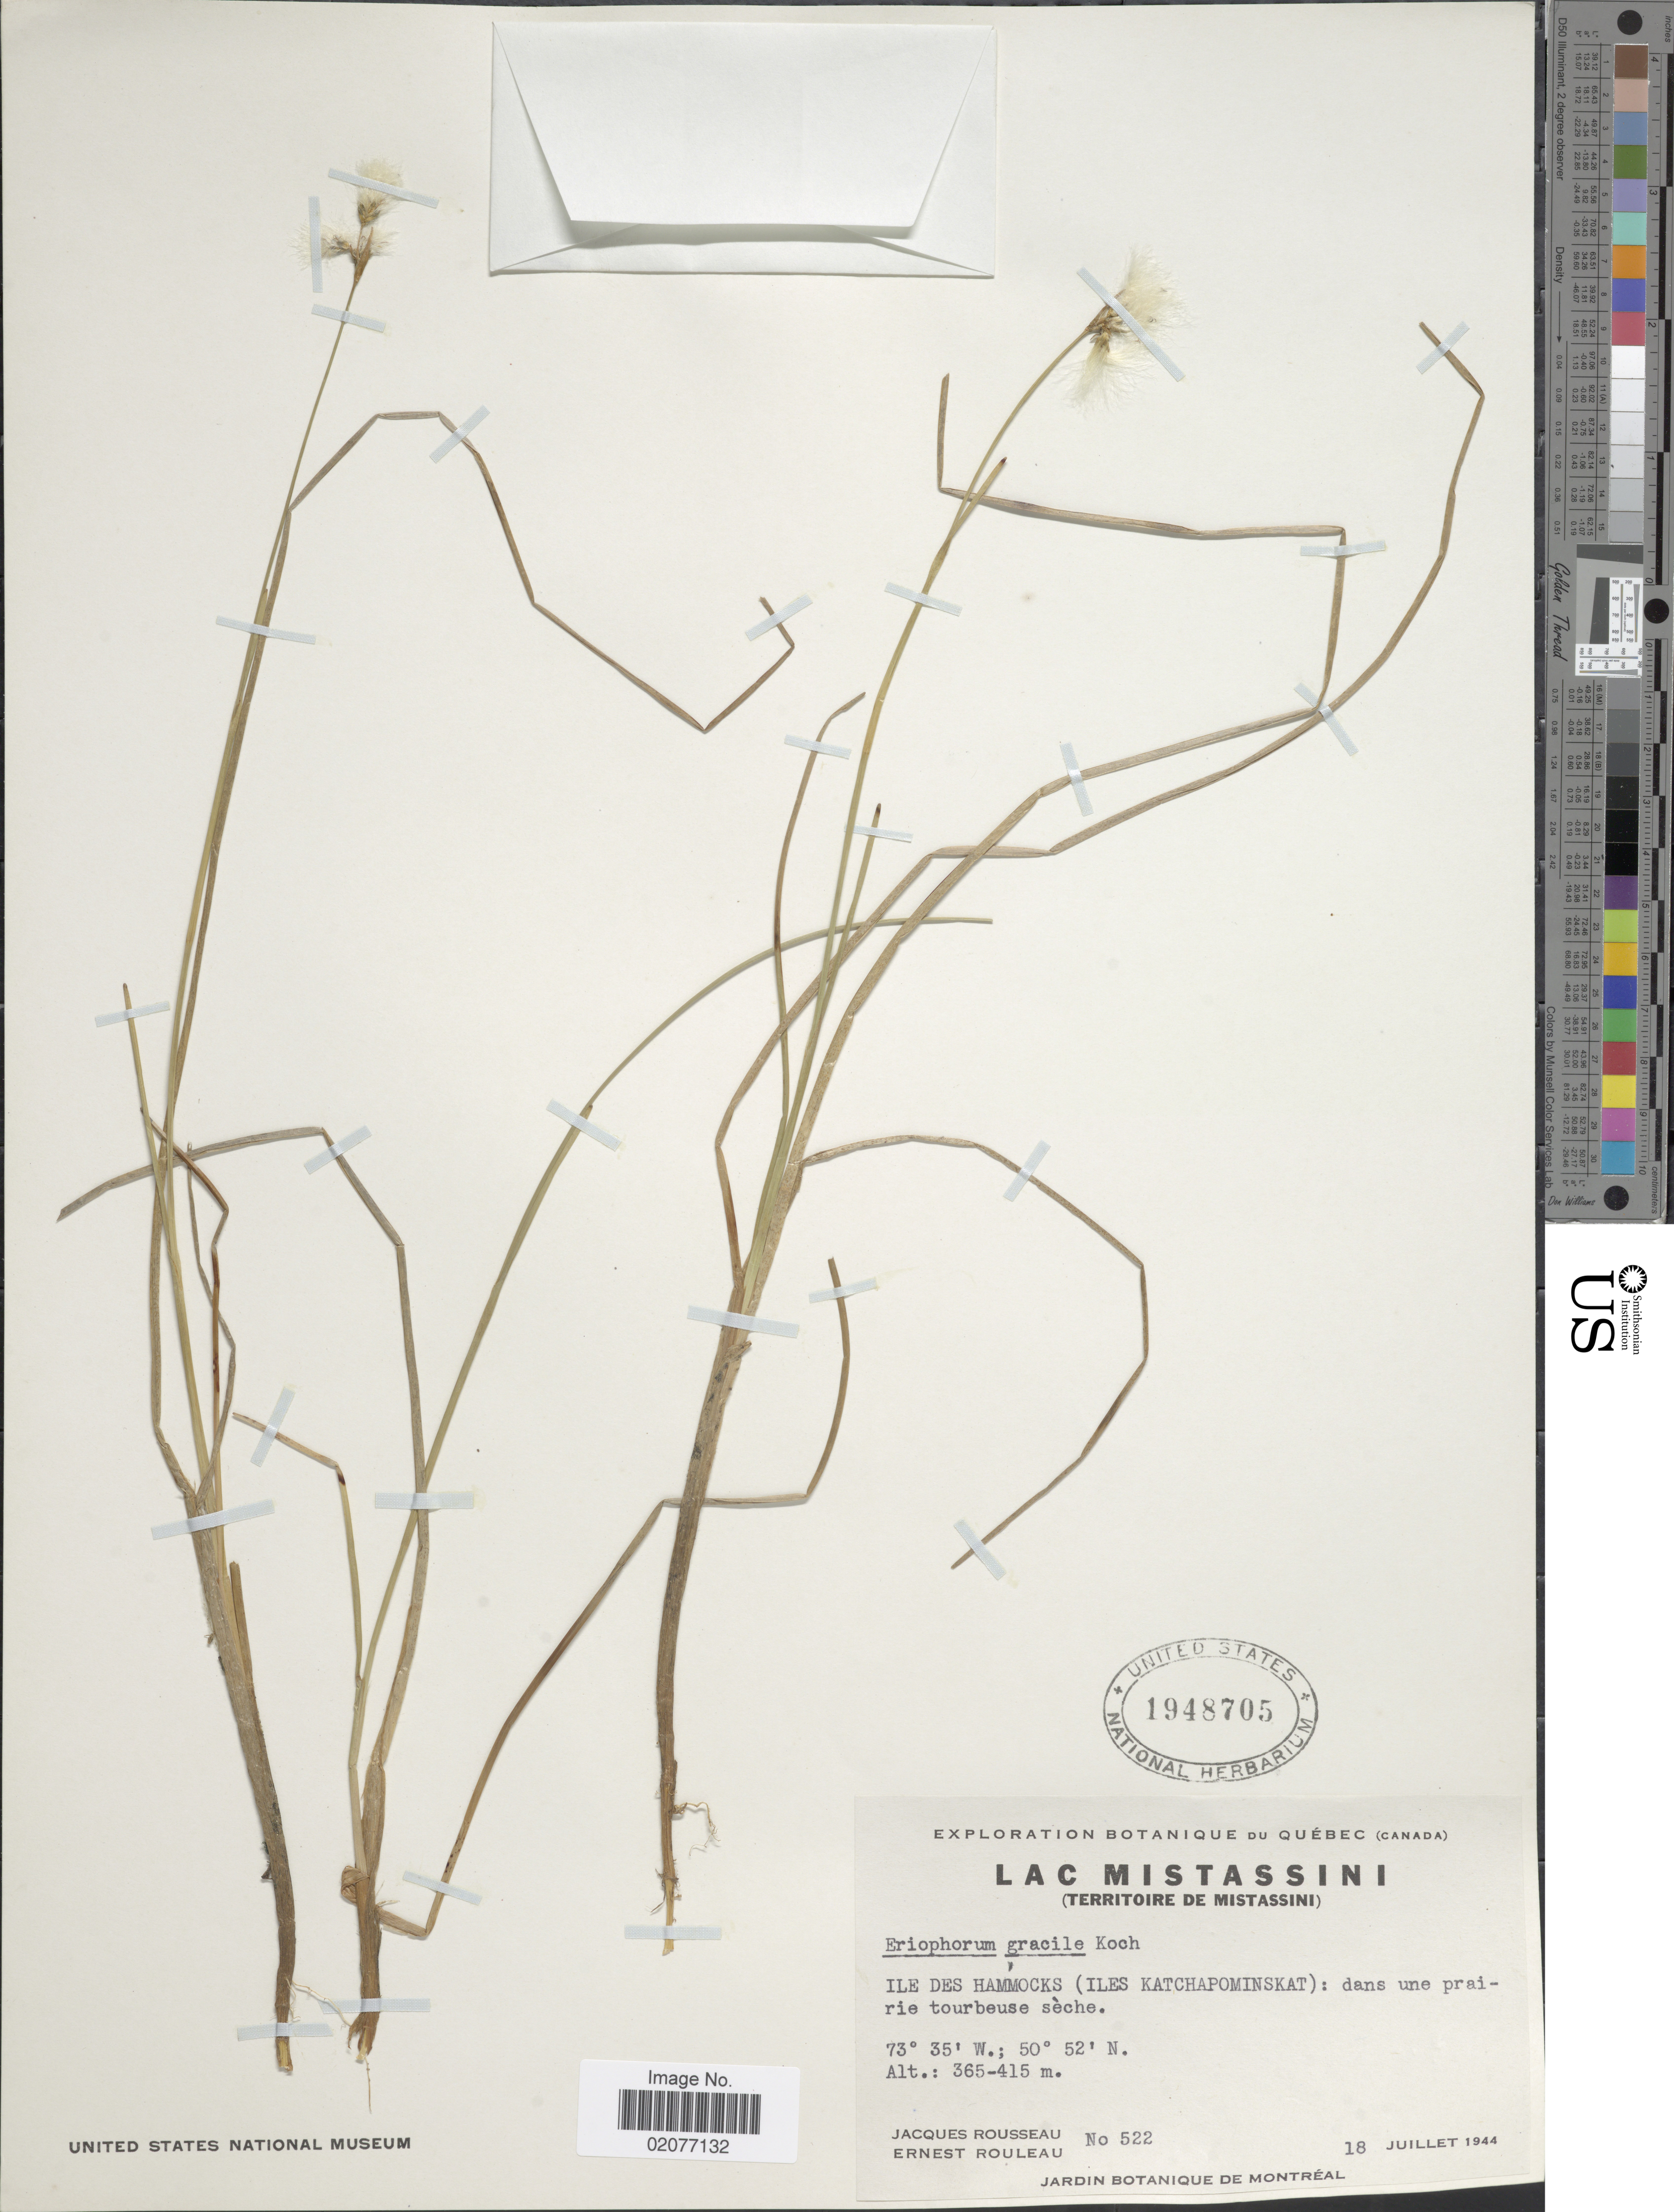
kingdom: Plantae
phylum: Tracheophyta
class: Liliopsida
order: Poales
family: Cyperaceae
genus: Eriophorum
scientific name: Eriophorum gracile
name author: W.D.J. Koch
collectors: J. Rousseau & J. Rouleau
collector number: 522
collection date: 1944-07-18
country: Canada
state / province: Quebec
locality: Lac Mistassini (Territoire de Mistassini) Ile des Hammocks (Iles Katchapominskat): dans une prairie tourbeuse sèche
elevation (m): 365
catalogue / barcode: US 1948705